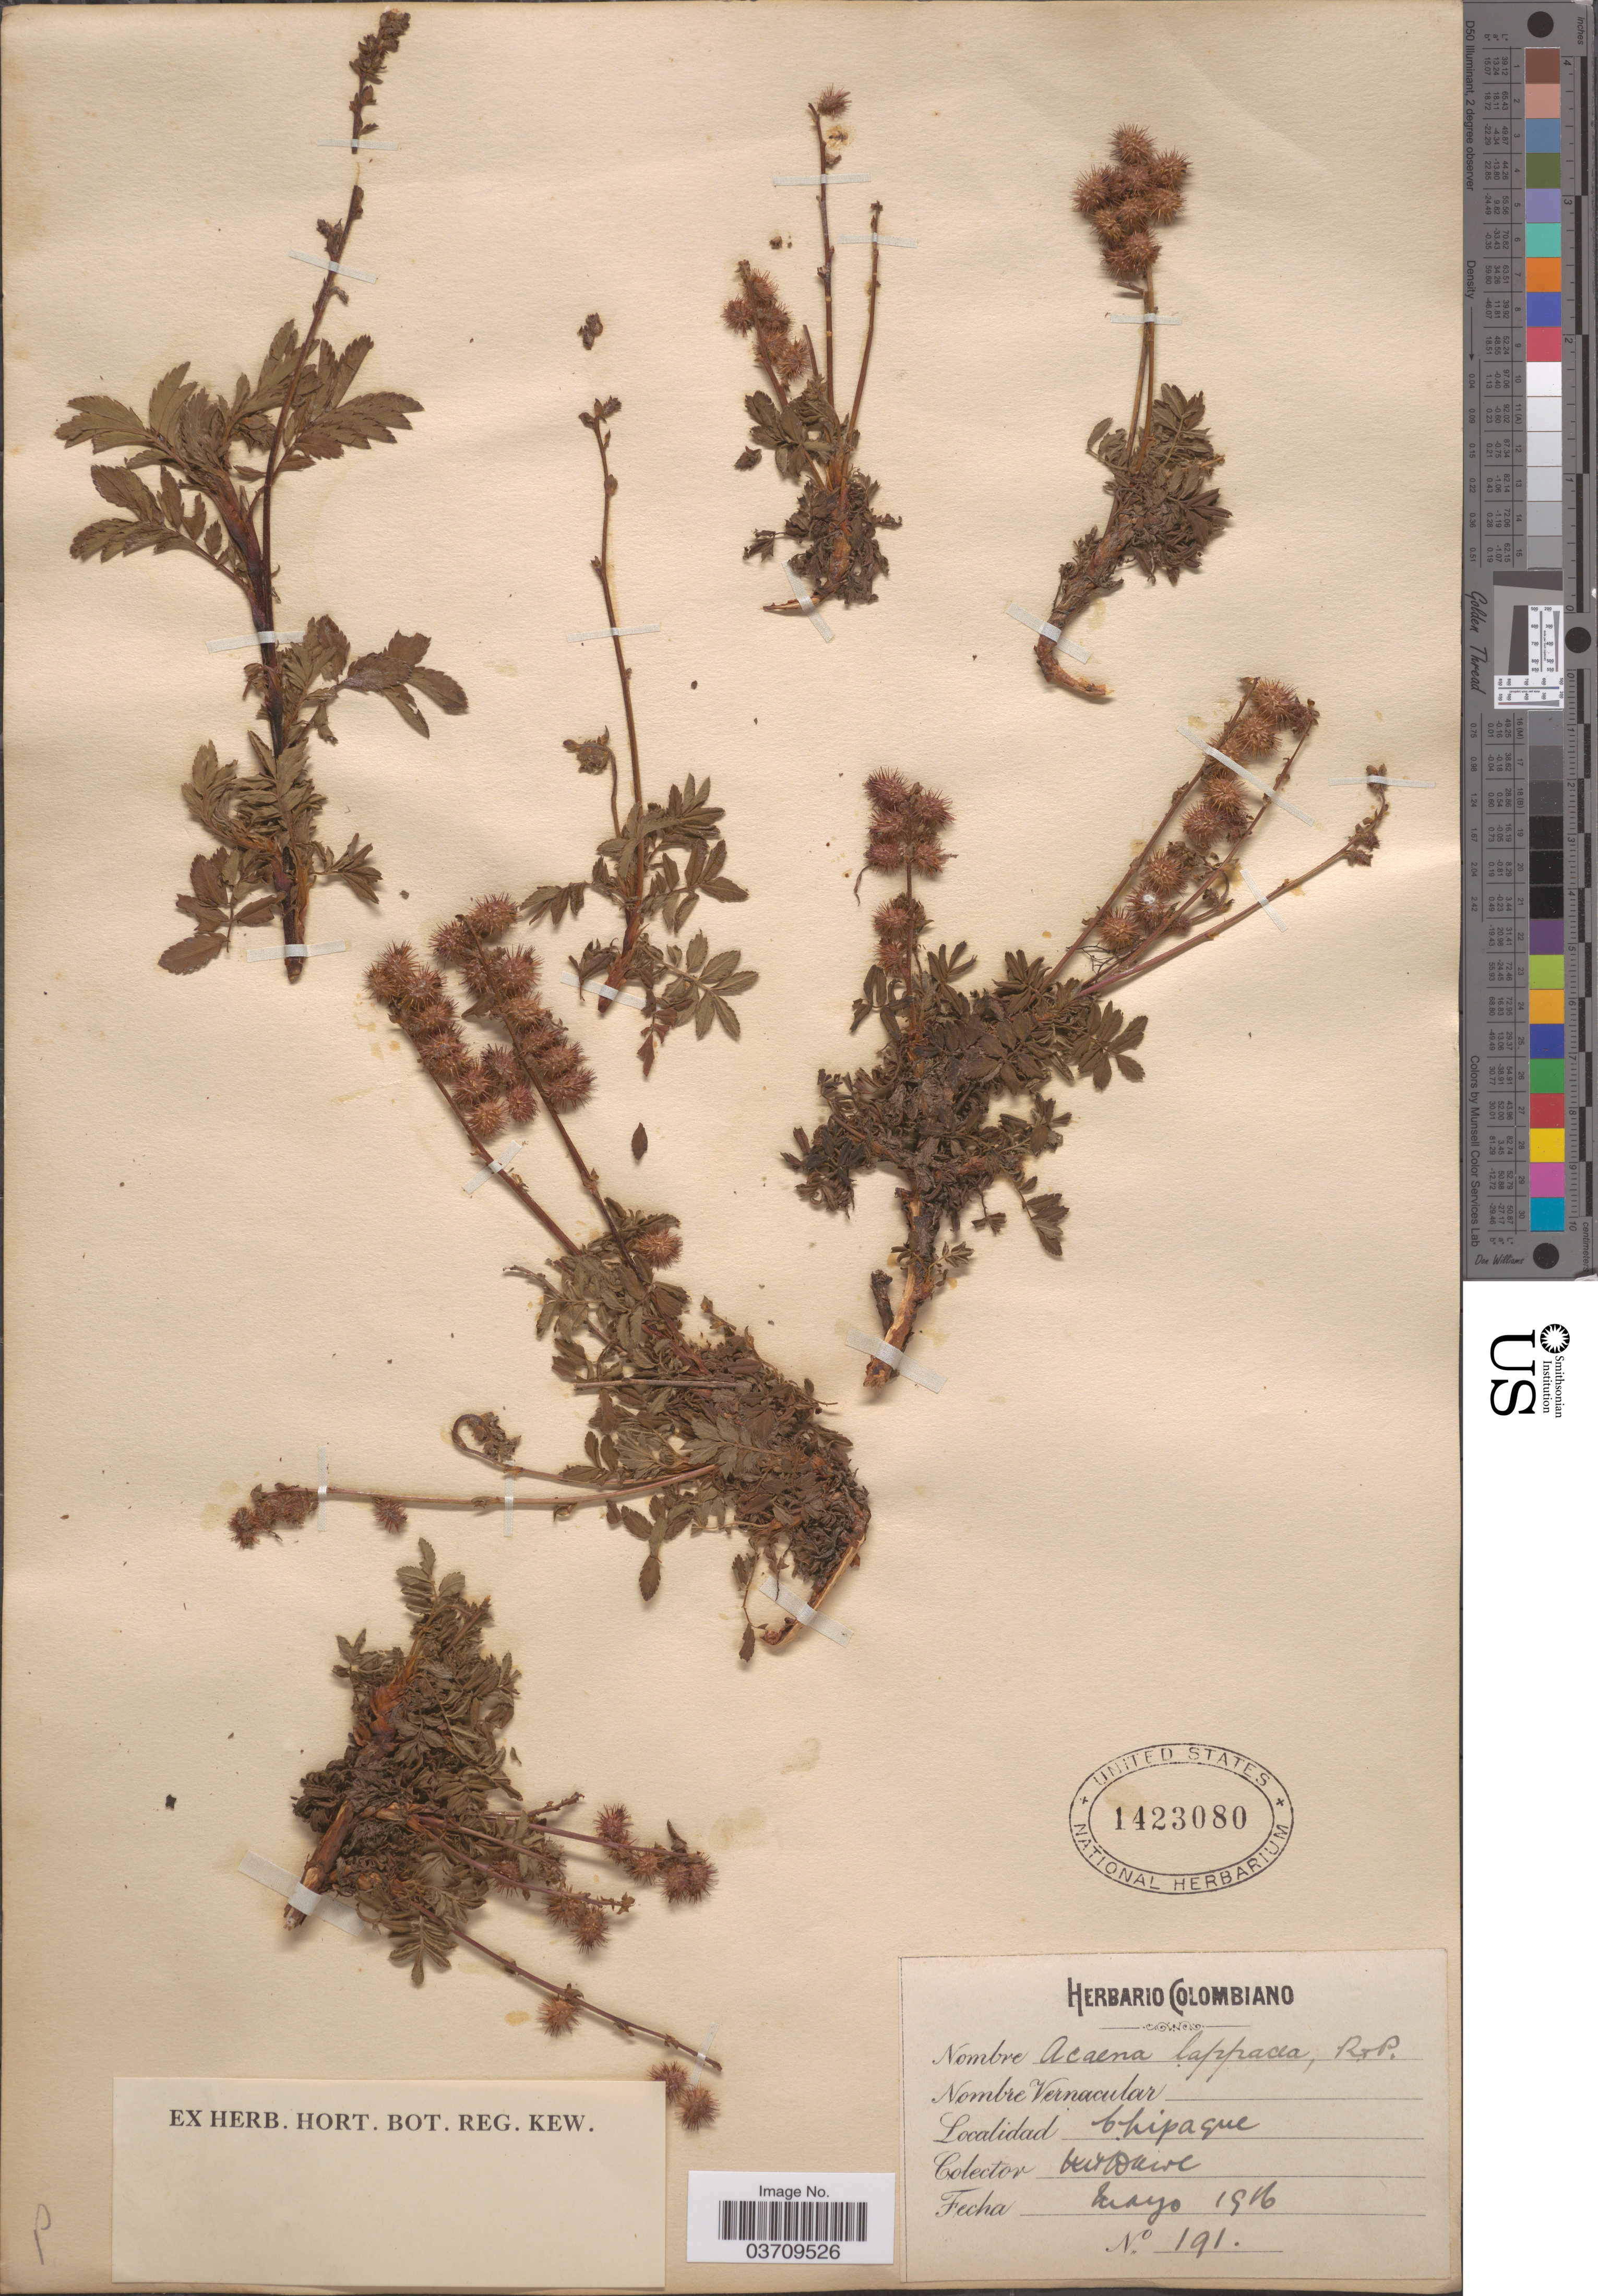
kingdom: Plantae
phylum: Tracheophyta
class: Magnoliopsida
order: Rosales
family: Rosaceae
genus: Acaena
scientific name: Acaena elongata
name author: L.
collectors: M. T. Dawe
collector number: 191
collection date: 1916-05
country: Colombia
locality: Chipaque.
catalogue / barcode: US 1423080